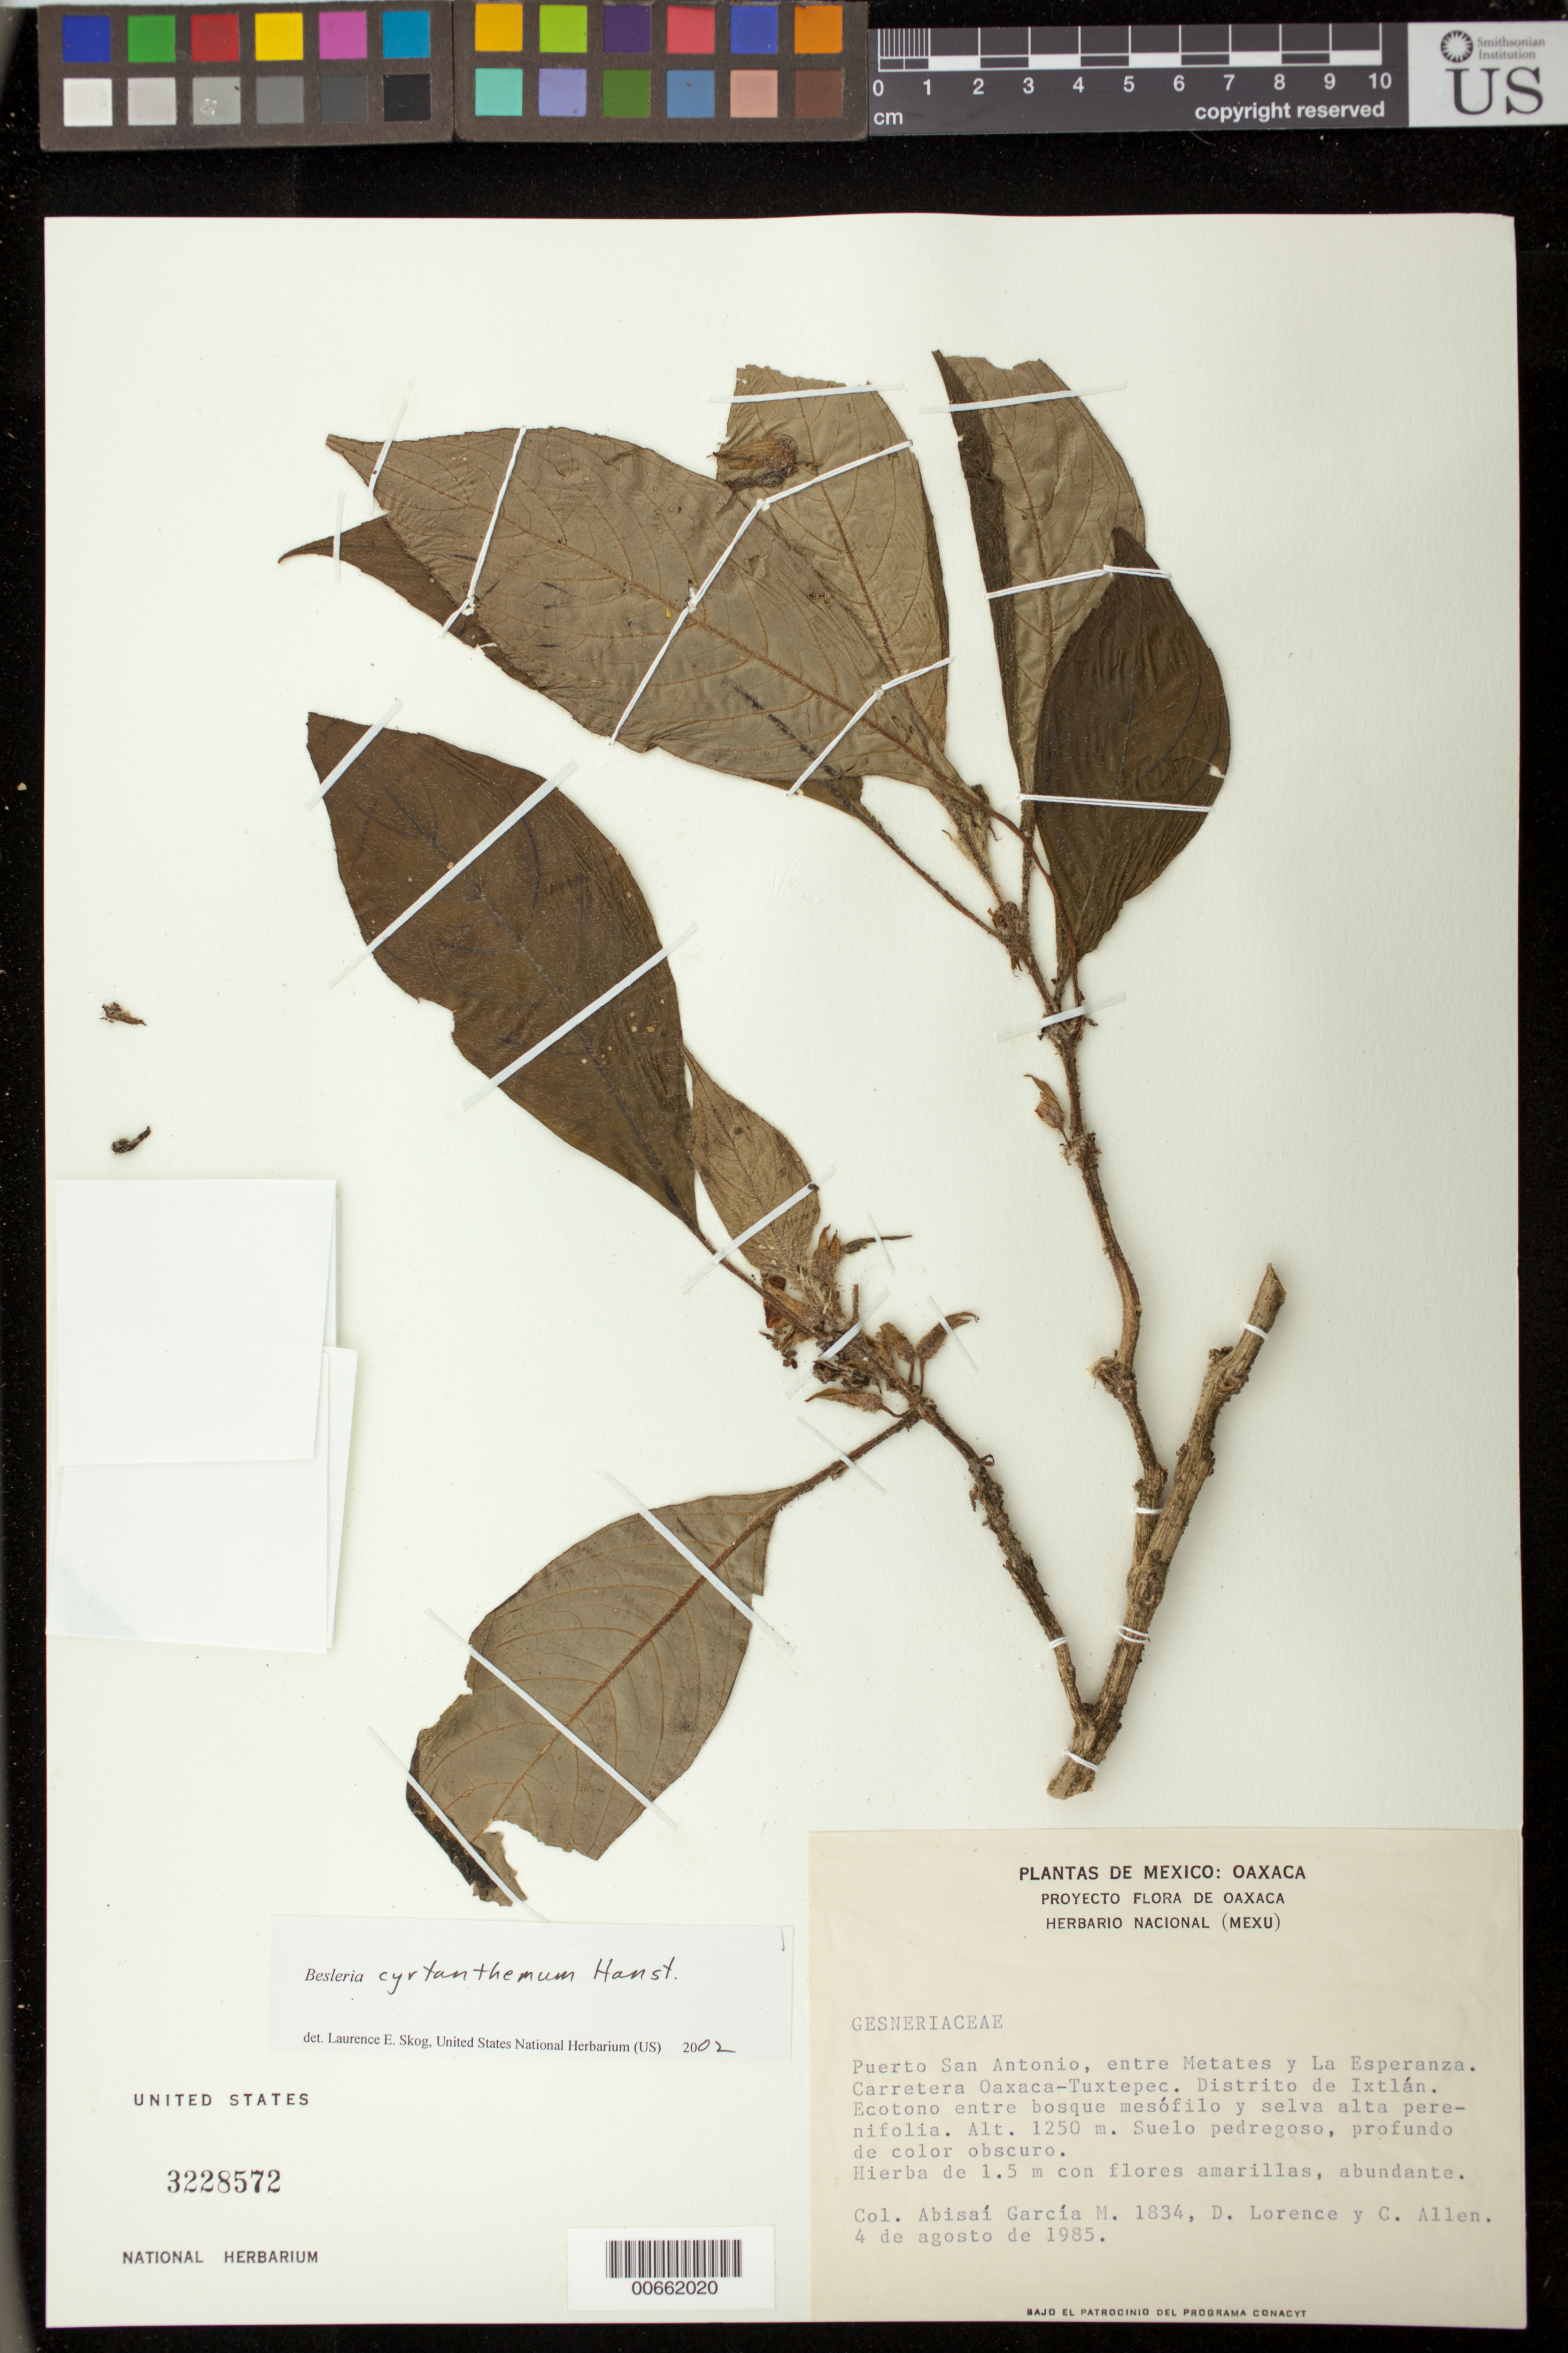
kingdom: Plantae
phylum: Tracheophyta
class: Magnoliopsida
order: Lamiales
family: Gesneriaceae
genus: Besleria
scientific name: Besleria cyrtanthemum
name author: Hanst.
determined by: Skog, Laurence E.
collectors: A. García M., D. Lorence & C. Allen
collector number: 1834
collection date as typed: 04 Aug 1985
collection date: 1985-08-04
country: Mexico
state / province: Oaxaca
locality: Puerto San Antonio, entre Metates y La Esperanza, carretera Oaxaca-Tuxtepec, Distrito de Ixtlán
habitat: Ecotono entre bosque mesófilo y selva alta perennifolia, suelo pedregoso, profundo de color obscuroj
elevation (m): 1250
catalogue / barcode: US 3228572